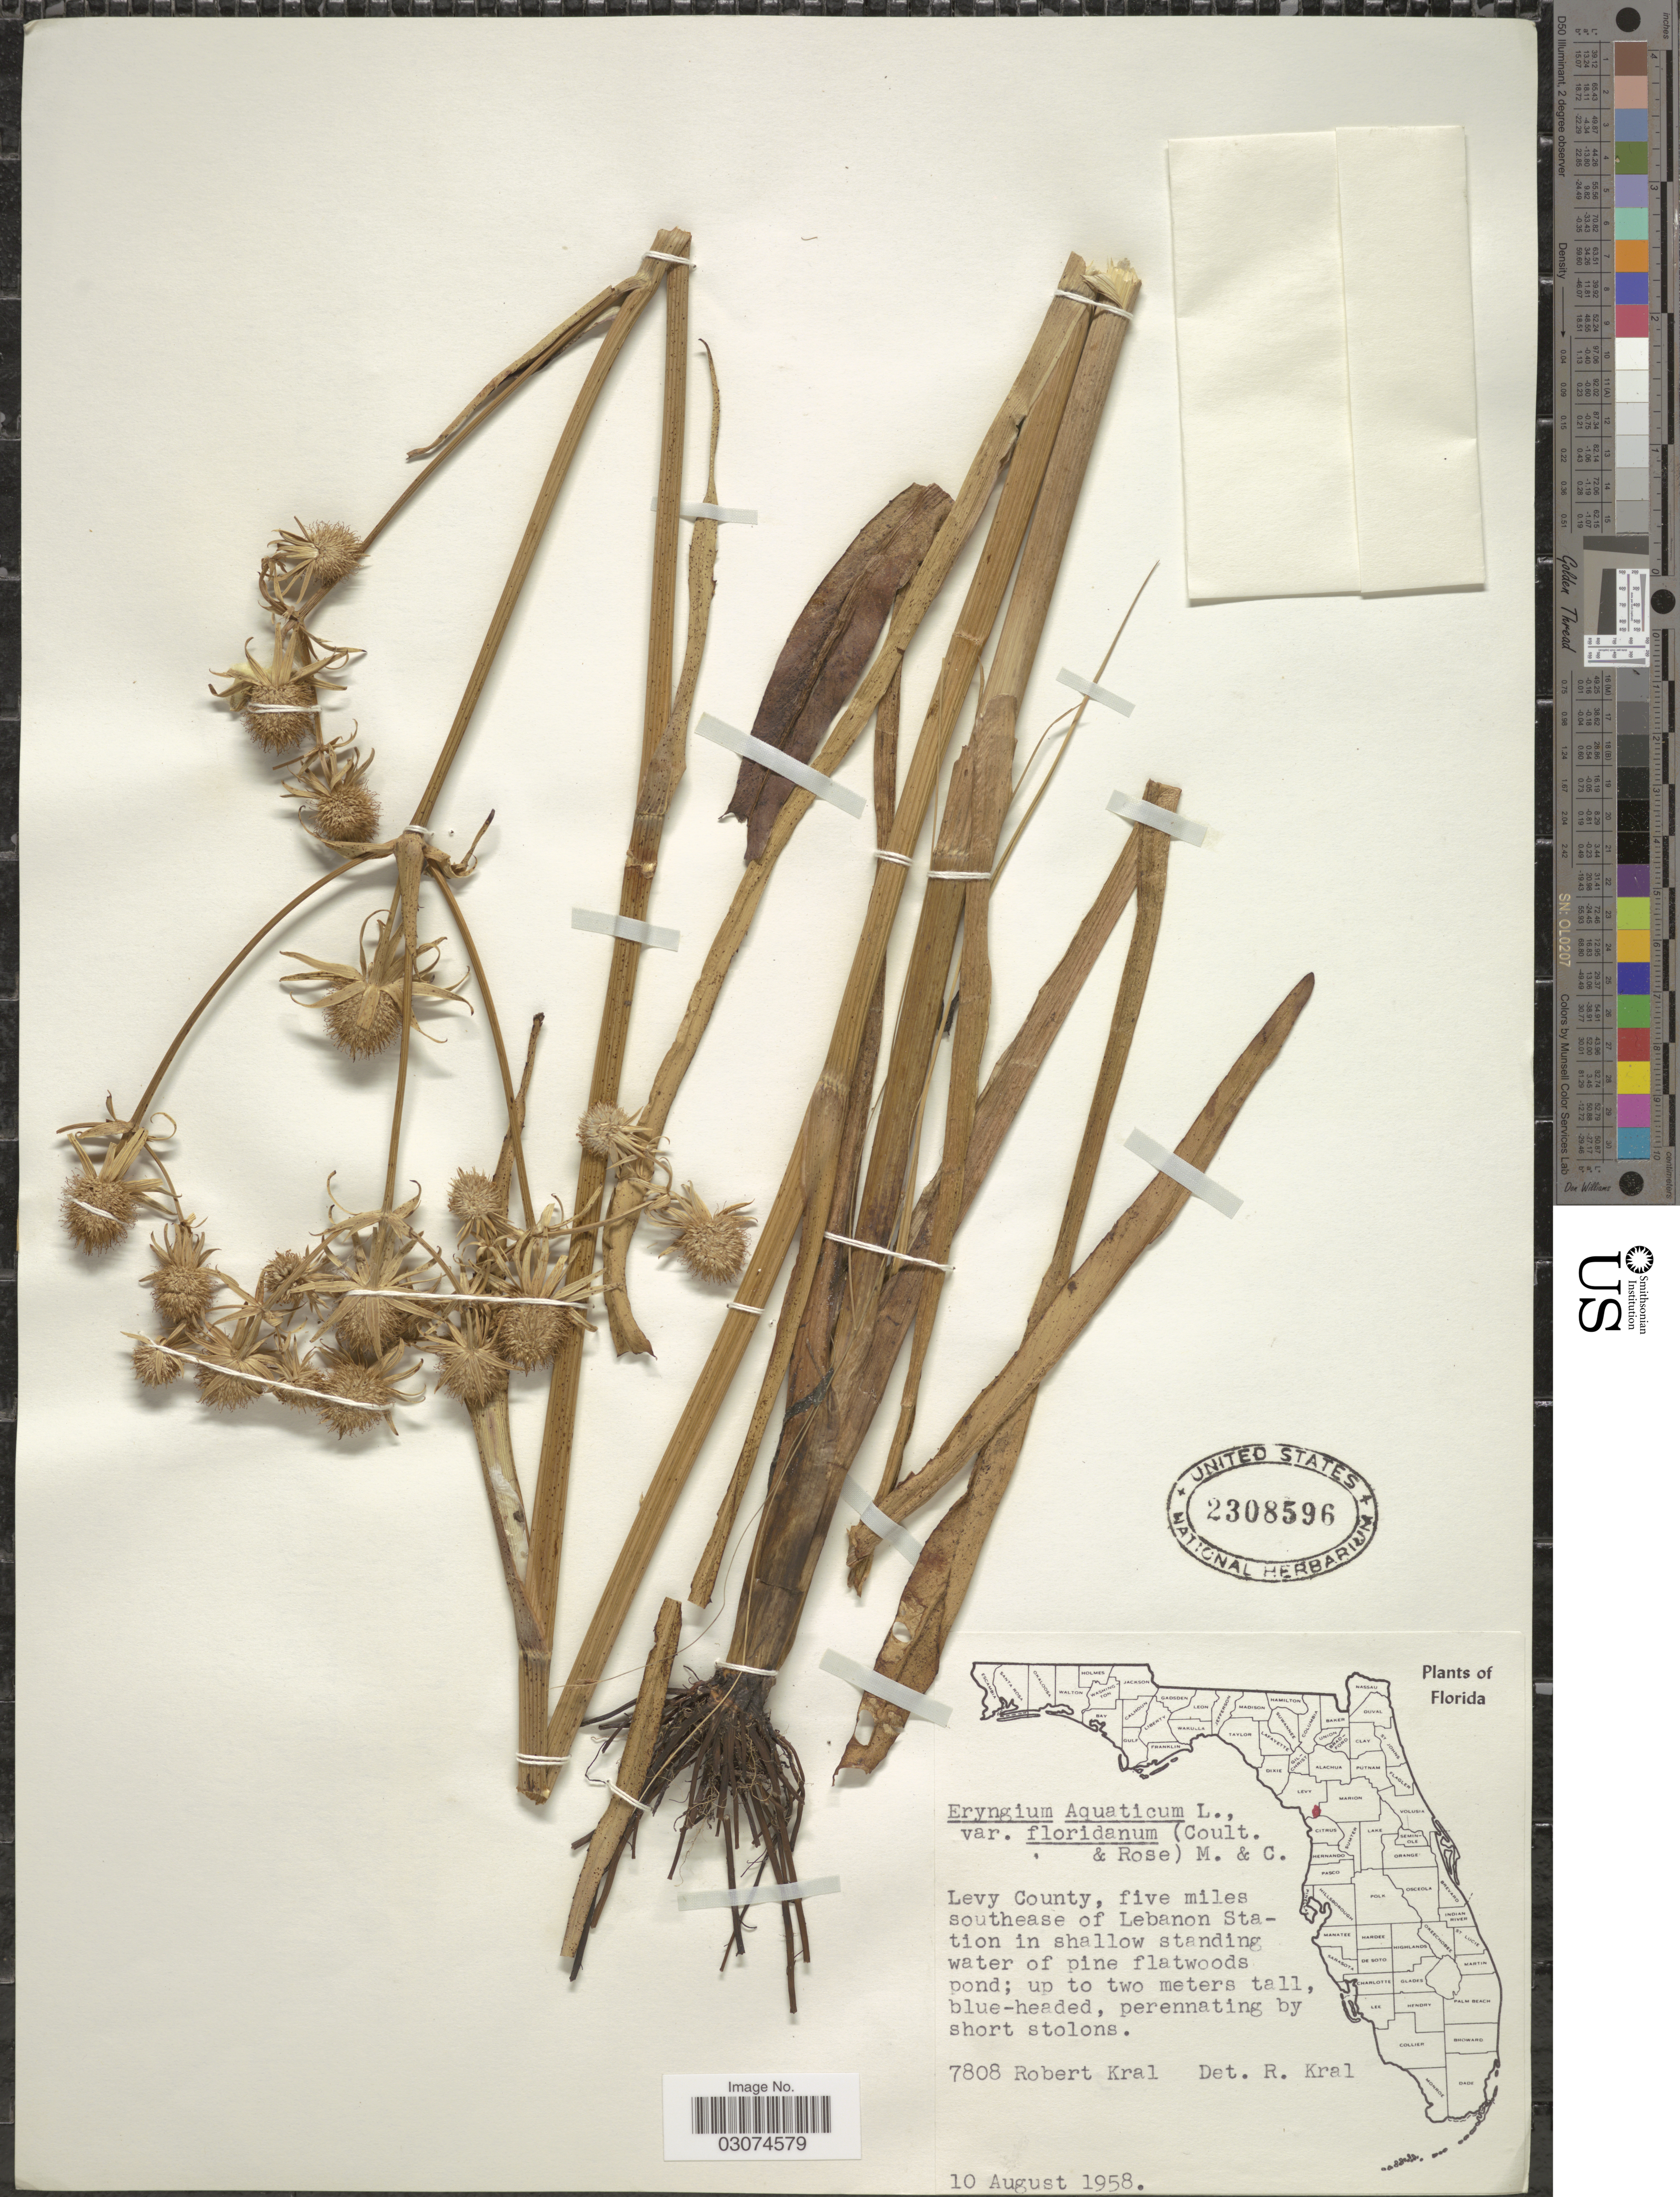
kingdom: Plantae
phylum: Tracheophyta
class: Magnoliopsida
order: Apiales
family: Apiaceae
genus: Eryngium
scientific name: Eryngium aquaticum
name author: L.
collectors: R. Kral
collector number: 7808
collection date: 1958-08-10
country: United States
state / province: Florida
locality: Levy County, five miles southease of Lebanon Station.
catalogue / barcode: US 2308596